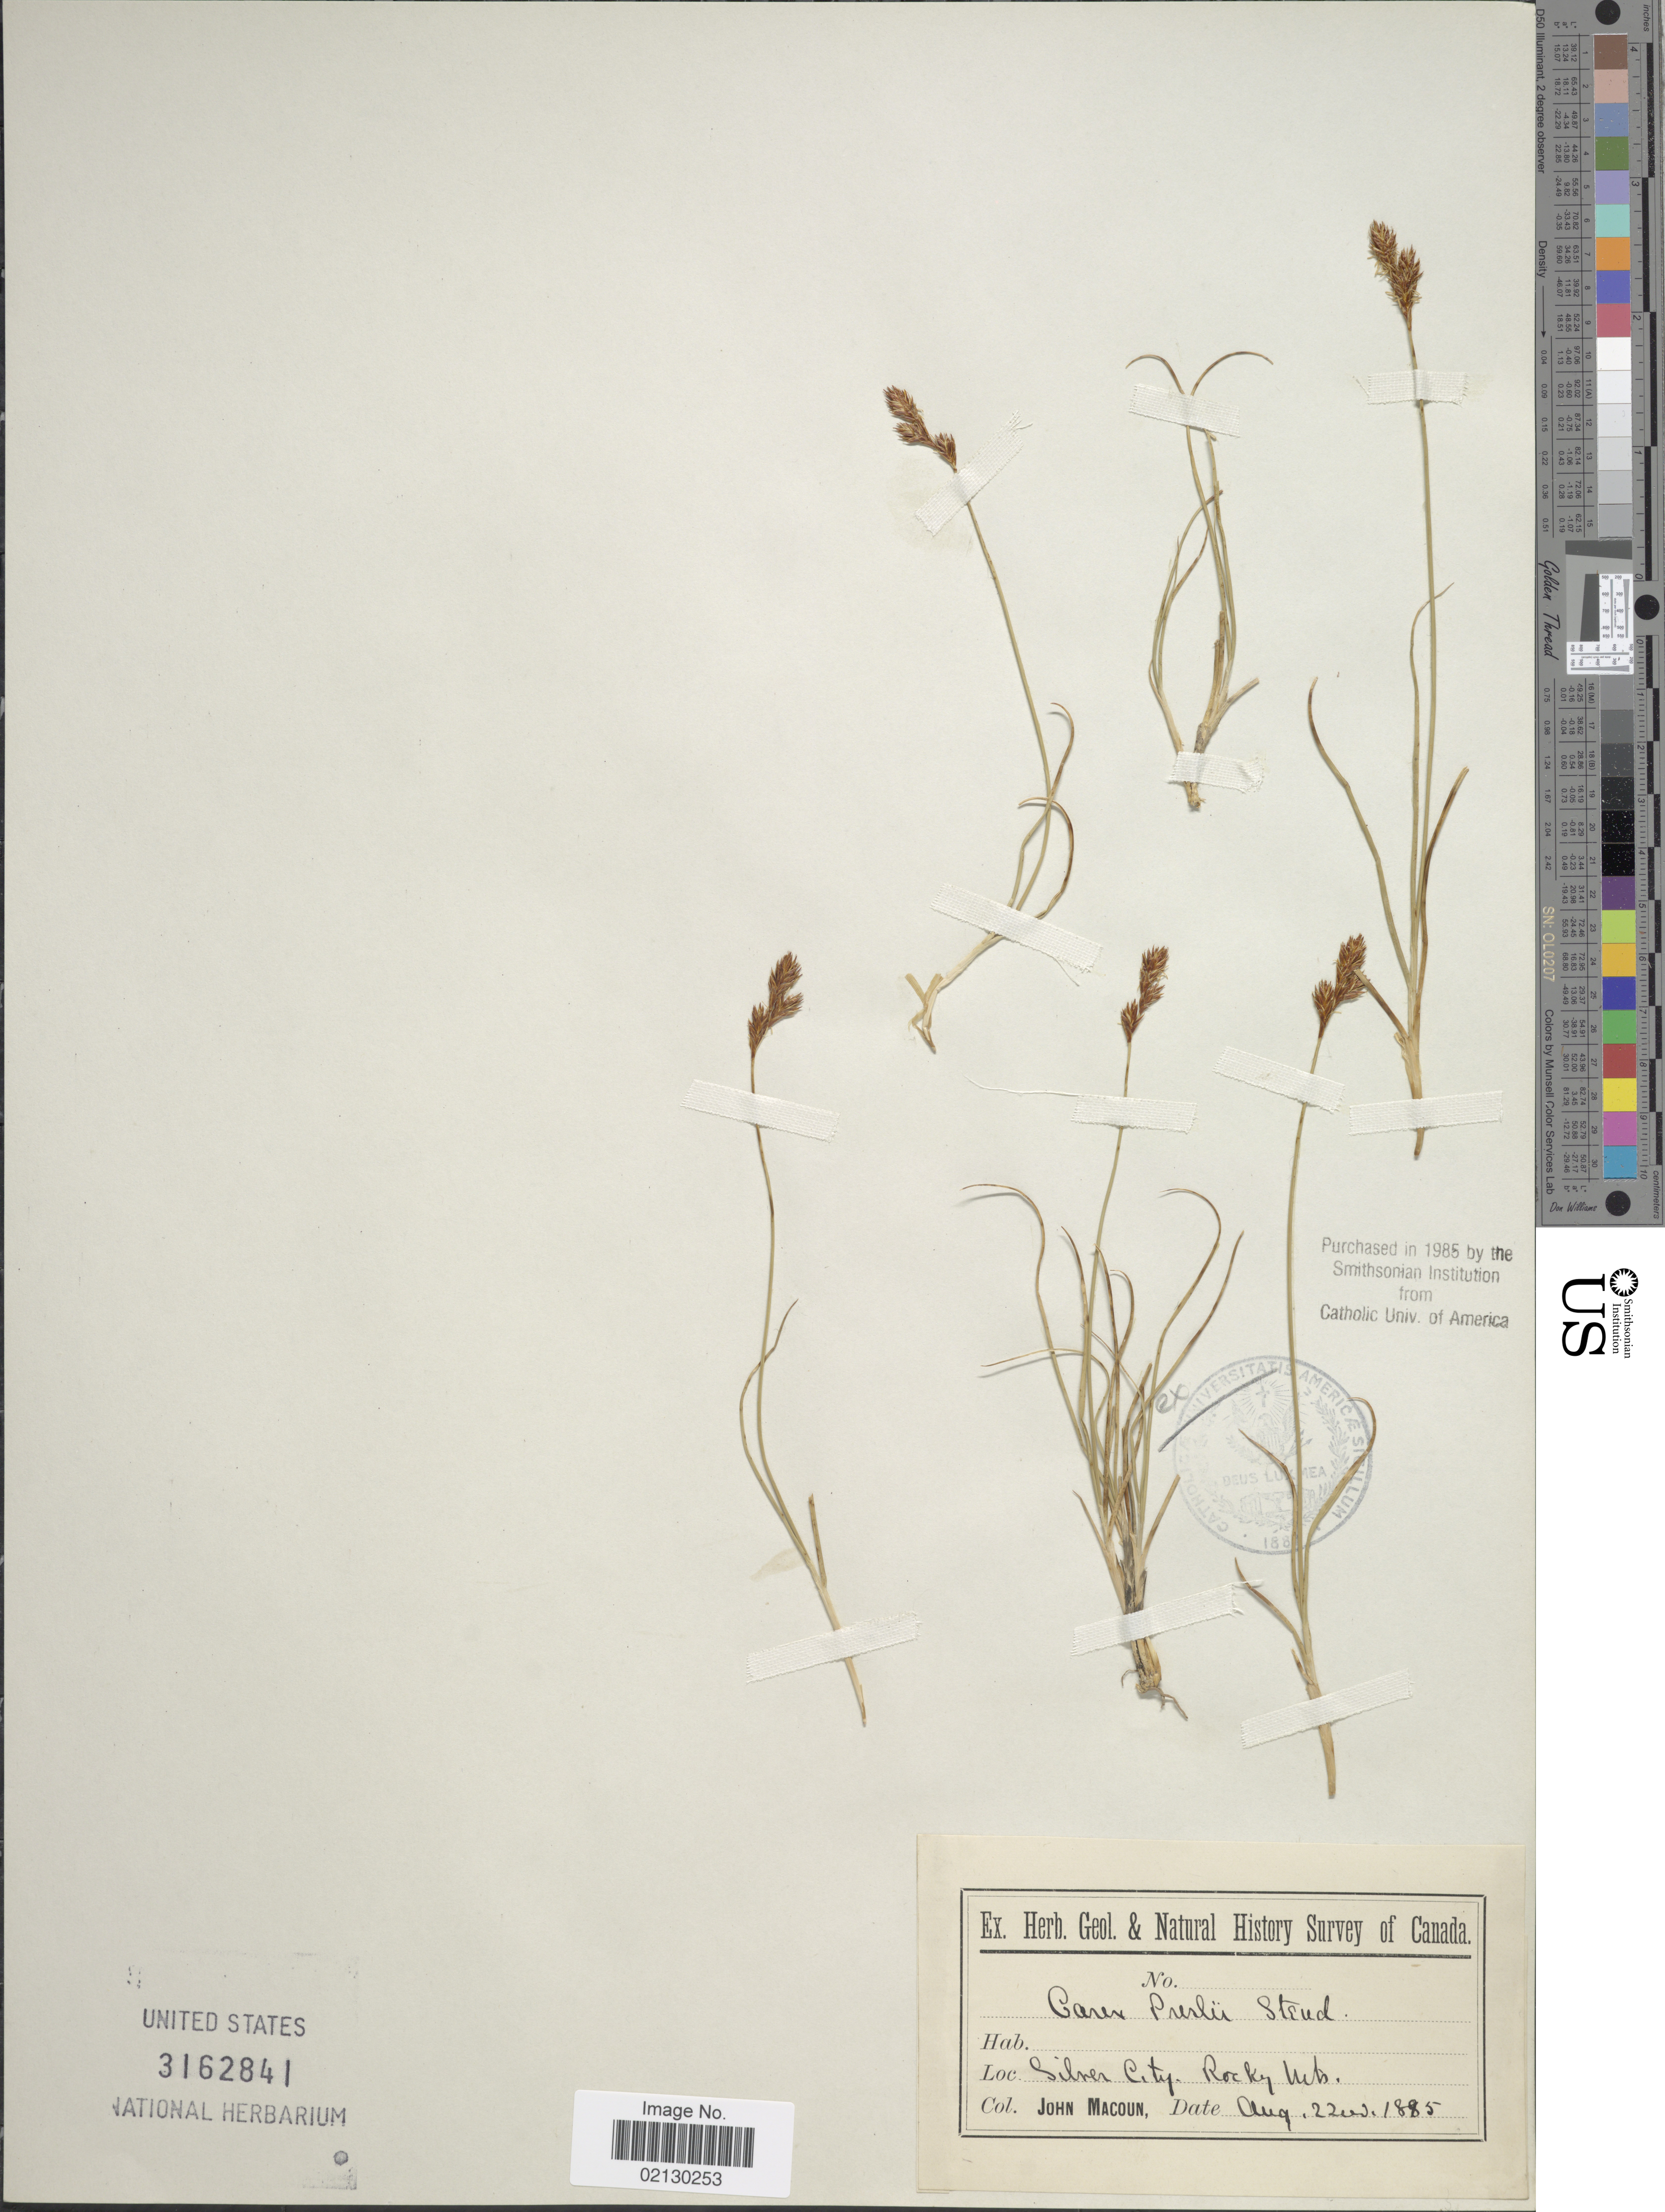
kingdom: Plantae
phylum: Tracheophyta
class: Liliopsida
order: Poales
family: Cyperaceae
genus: Carex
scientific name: Carex preslii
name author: Steud.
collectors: J. Macoun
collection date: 1885-08-22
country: Canada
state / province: Yukon Territory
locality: Silver City. Rocky Mts.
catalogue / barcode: US 3162841